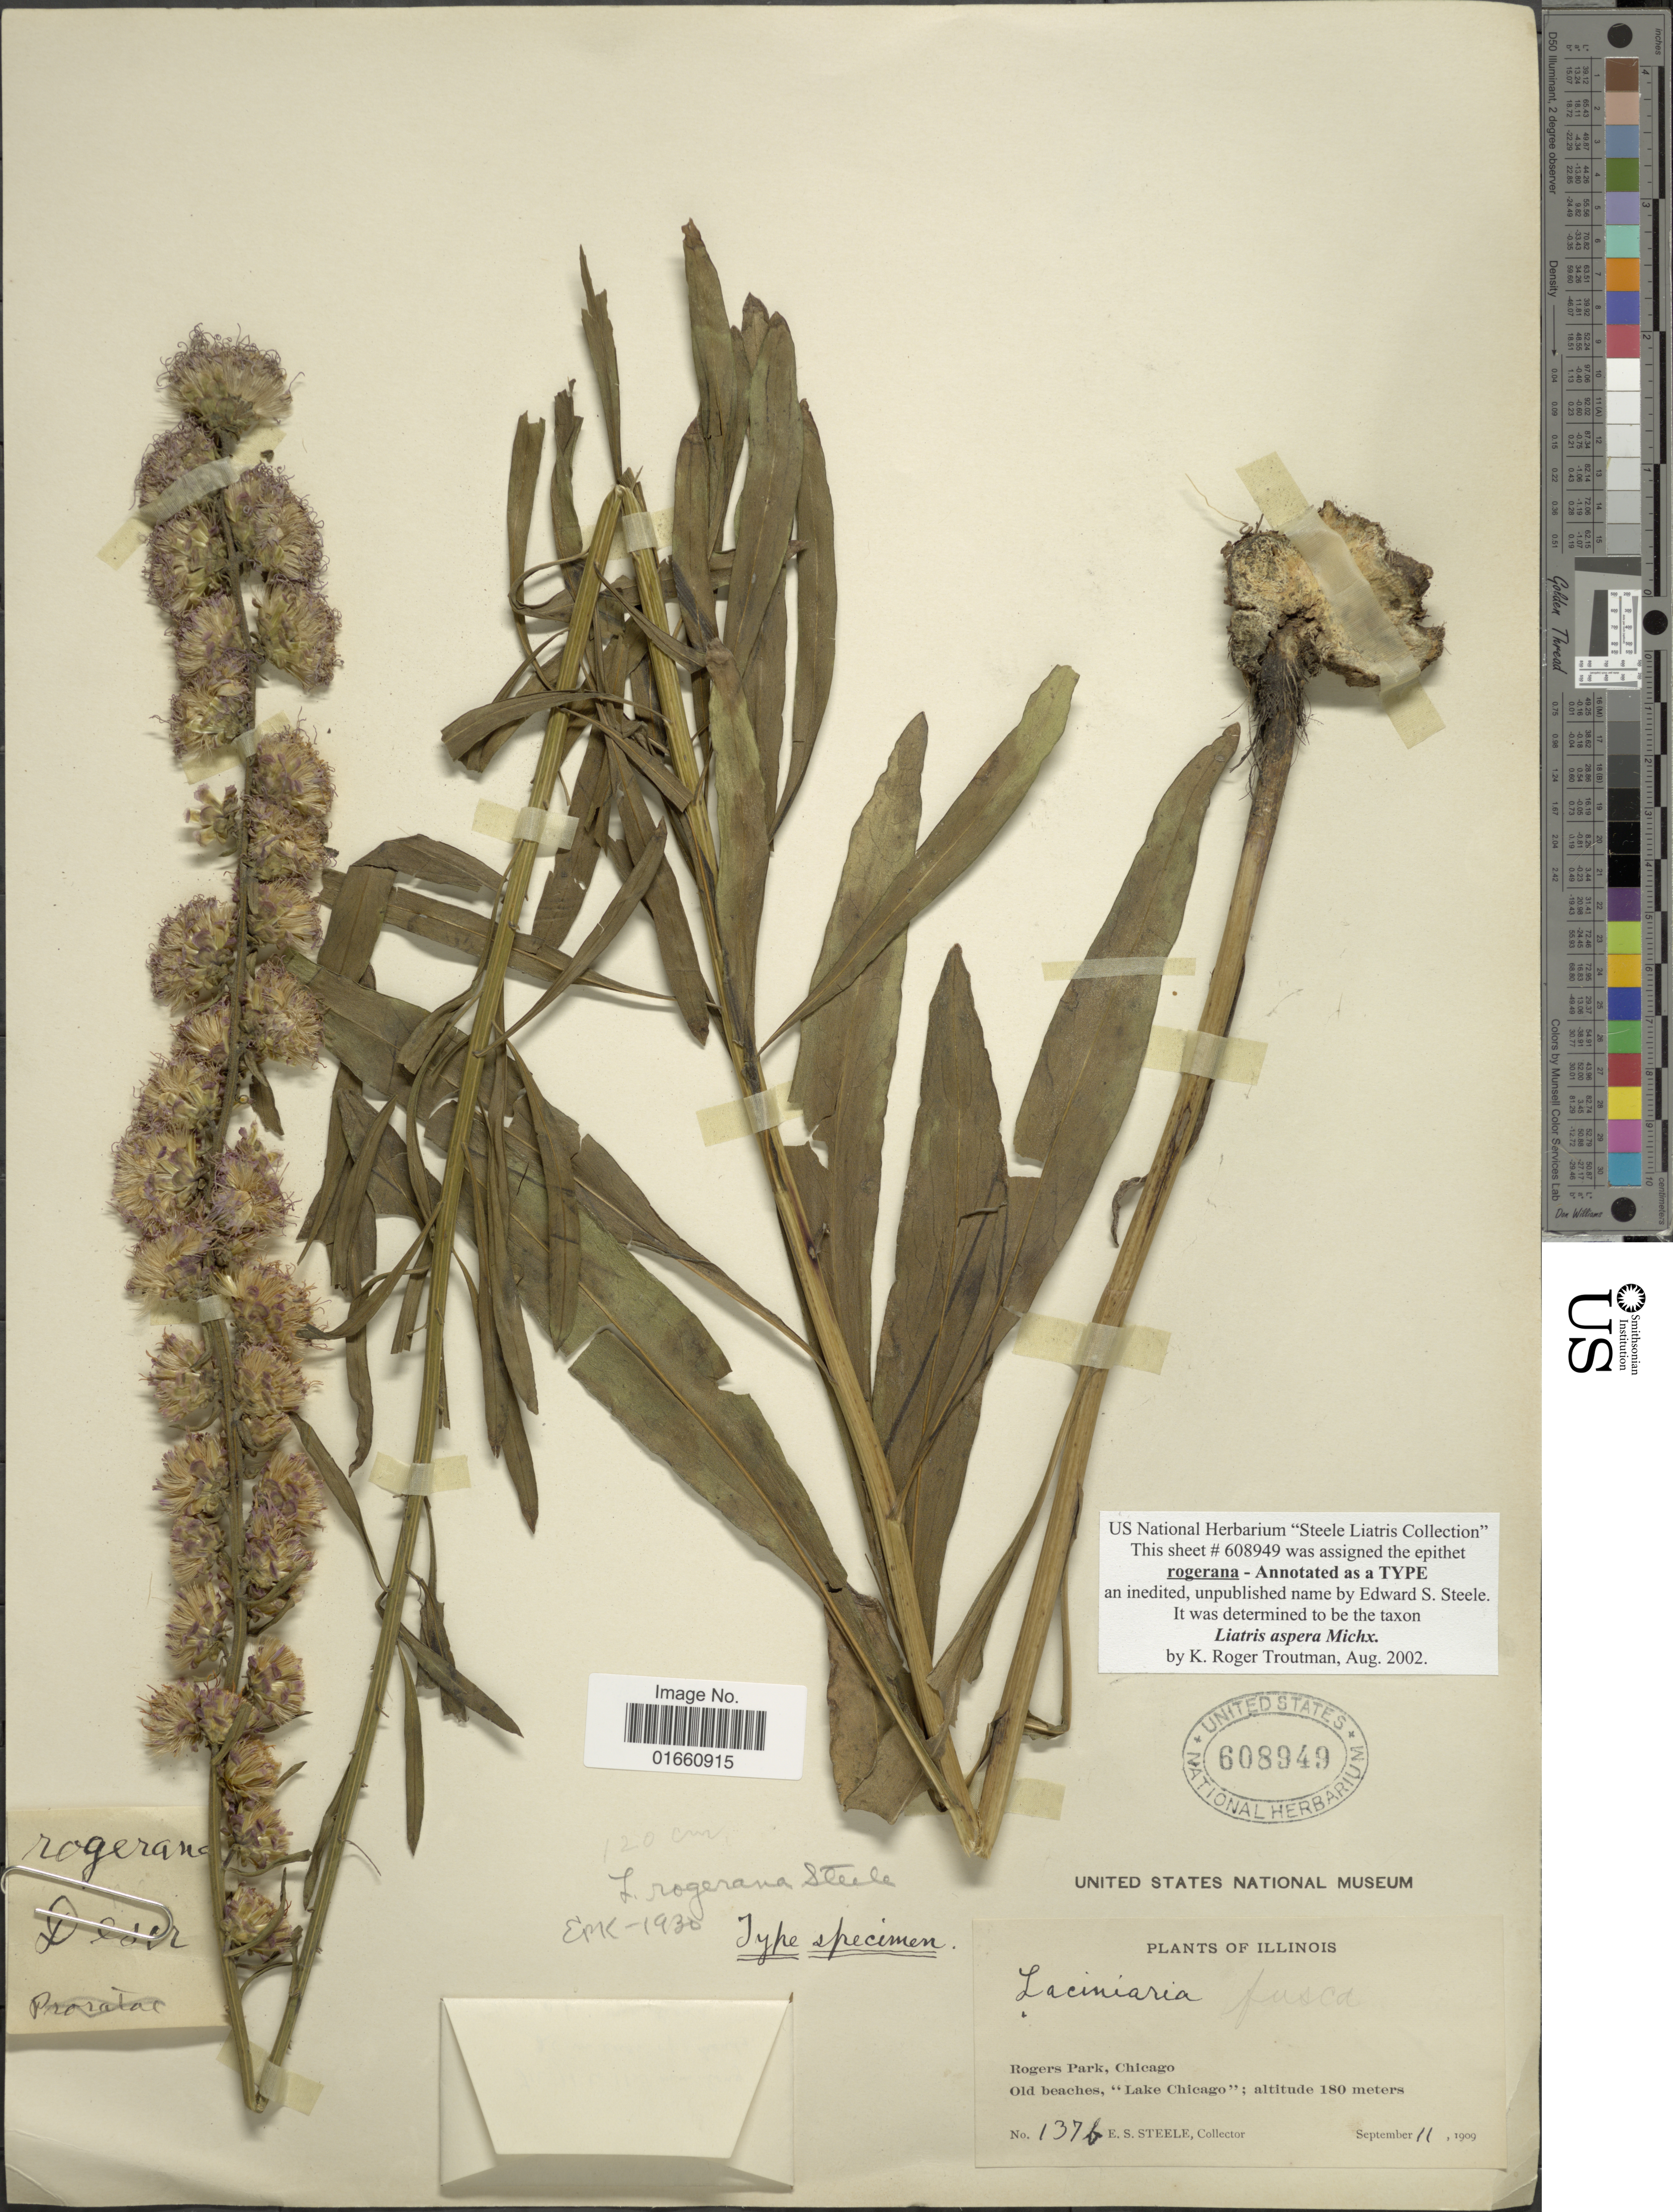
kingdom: Plantae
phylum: Tracheophyta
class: Magnoliopsida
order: Asterales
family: Asteraceae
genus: Liatris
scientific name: Liatris aspera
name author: Michx.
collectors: E. Steele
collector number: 137b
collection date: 1909-09-11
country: United States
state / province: Illinois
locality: Rogers Park, Chicago, Old beaches, "Lake Chicago"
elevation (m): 180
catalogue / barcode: US 608949